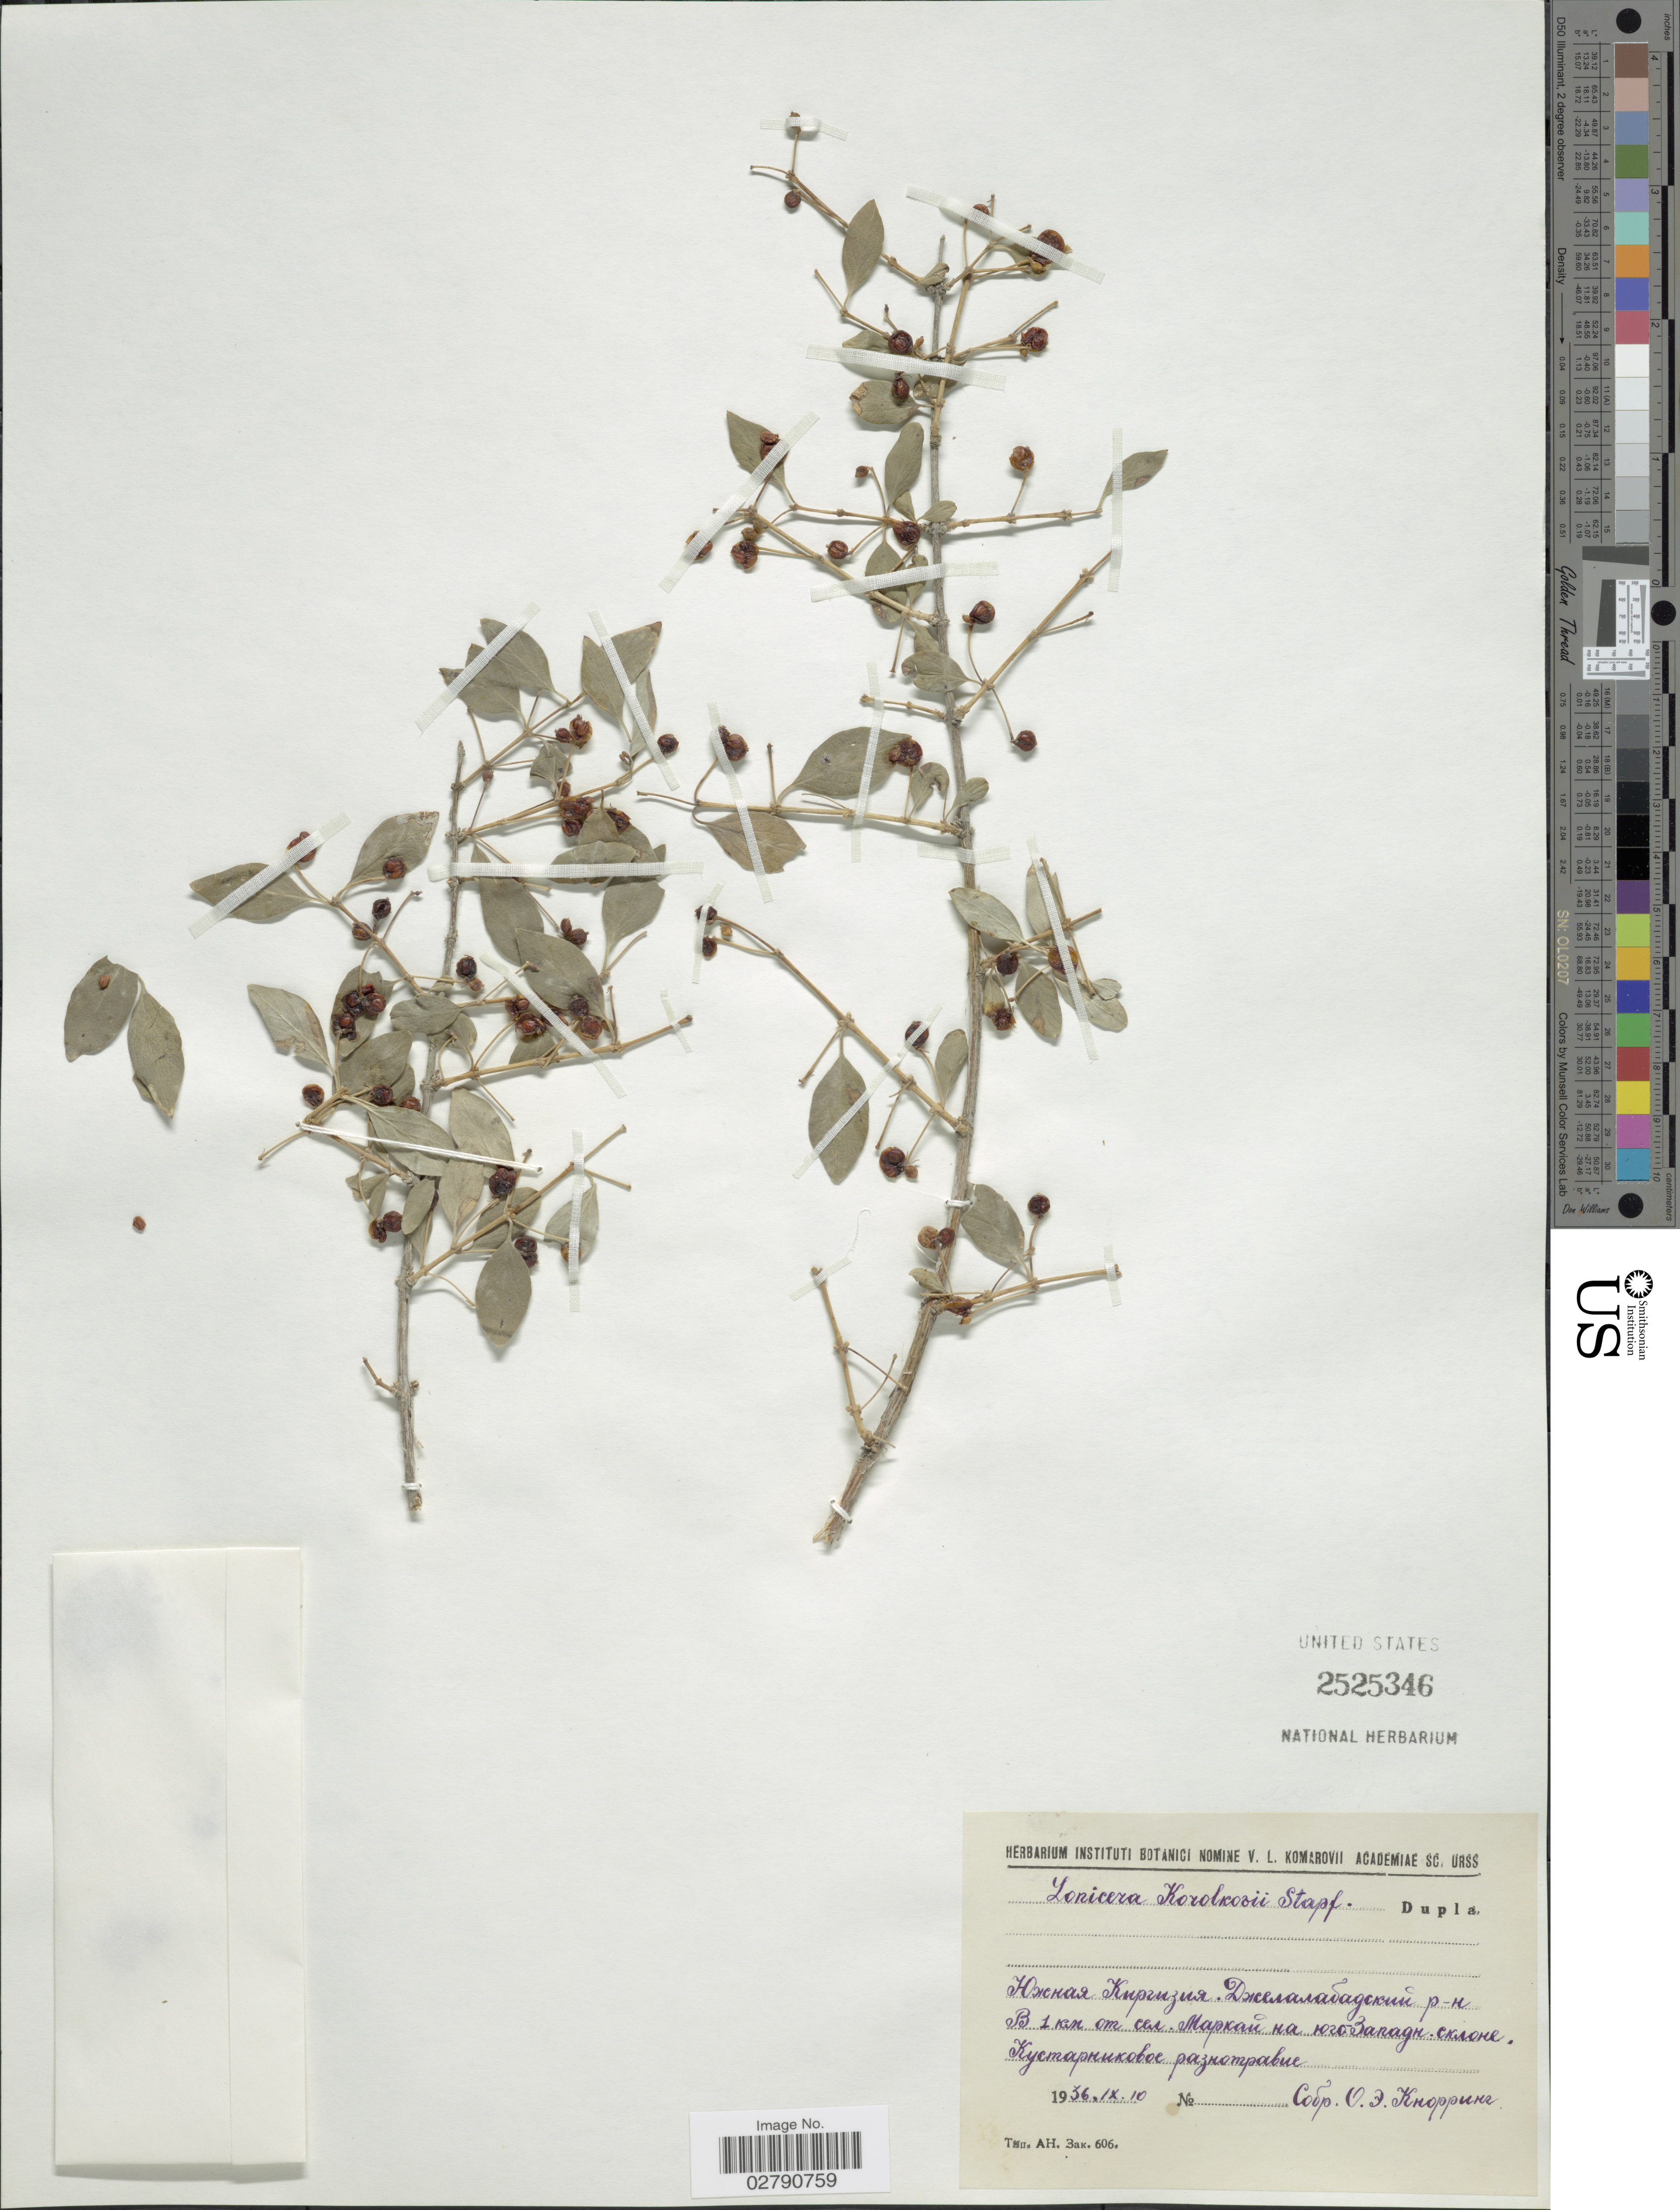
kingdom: Plantae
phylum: Tracheophyta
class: Magnoliopsida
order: Dipsacales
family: Caprifoliaceae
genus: Lonicera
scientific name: Lonicera korolkowi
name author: Stapf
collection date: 1936-09-10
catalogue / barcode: US 2525346